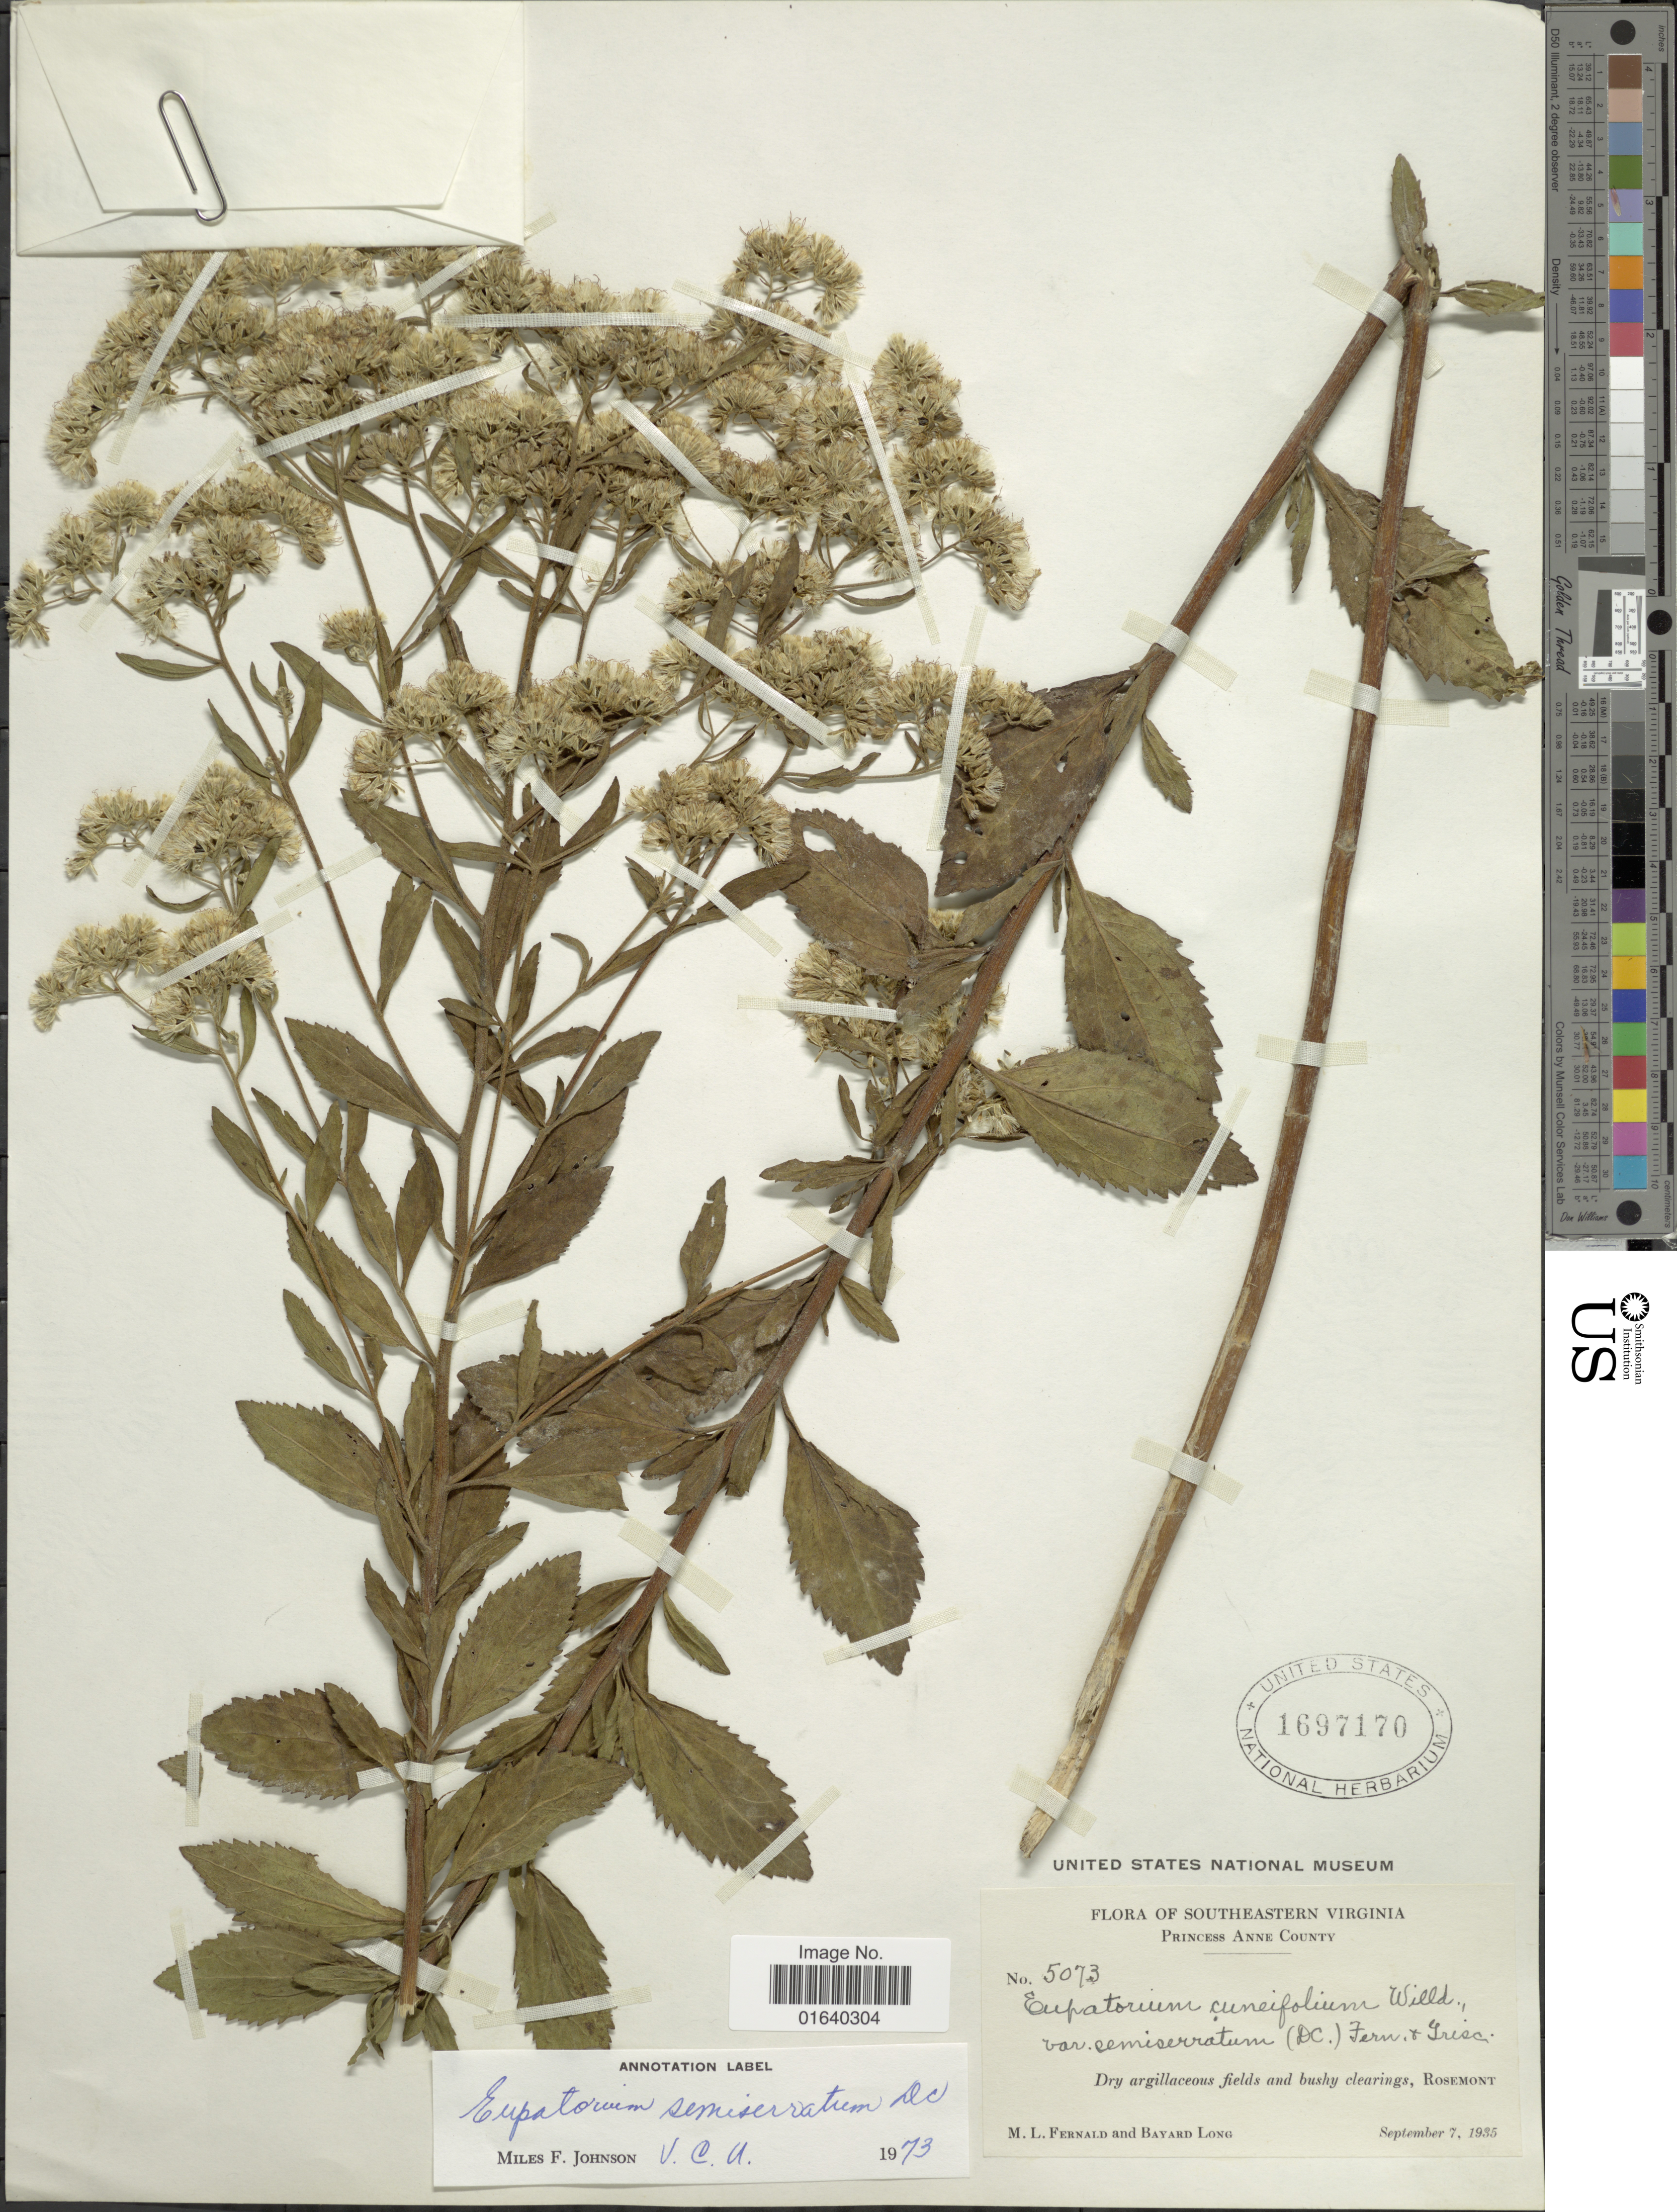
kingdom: Plantae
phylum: Tracheophyta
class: Magnoliopsida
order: Asterales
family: Asteraceae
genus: Eupatorium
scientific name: Eupatorium semiserratum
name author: DC.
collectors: M. L. Fernald & B. Long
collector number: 5073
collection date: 1935-09-07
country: United States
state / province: Virginia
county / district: City of Virginia Beach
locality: Southeastern Virginia, Princess Anne (=historic county name) County, Dry argillaceous fields and brushy clearings, Rosemont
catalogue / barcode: US 1697170